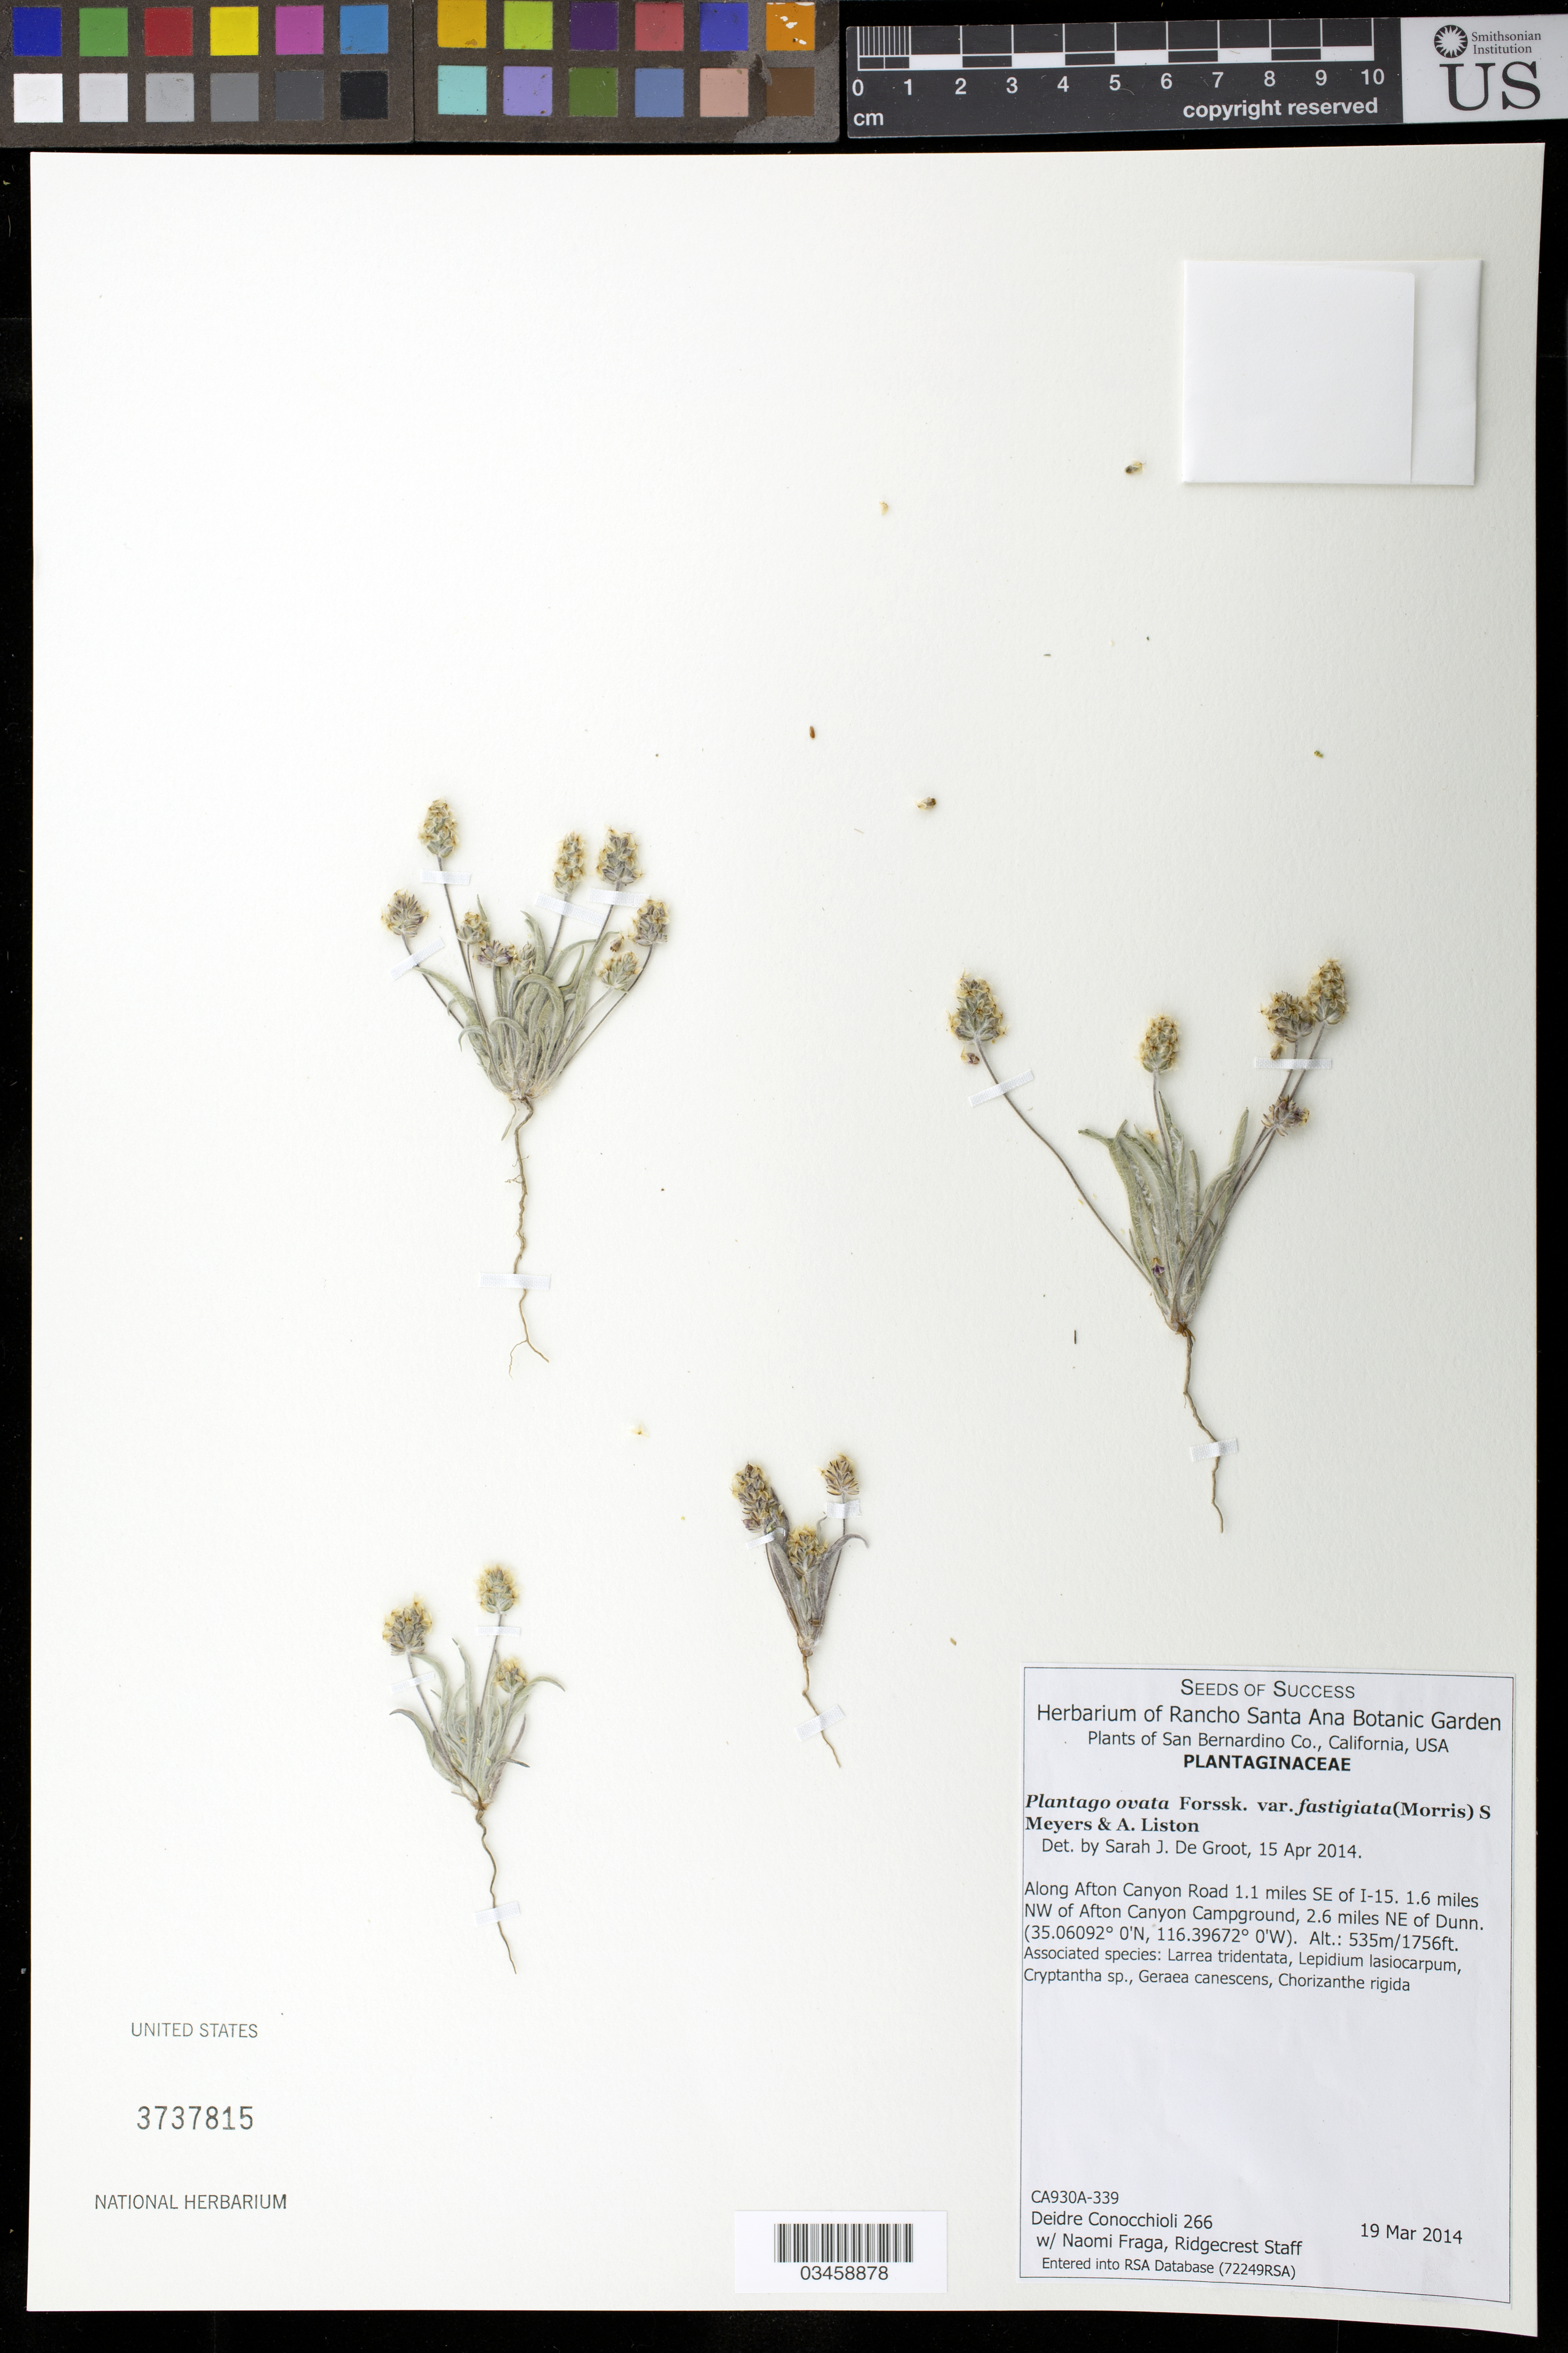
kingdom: Plantae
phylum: Tracheophyta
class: Magnoliopsida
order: Lamiales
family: Plantaginaceae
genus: Plantago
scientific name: Plantago ovata var. fastigiata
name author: (E. Morris) Meyers & Liston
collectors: D. Conocchioli & N. Fraga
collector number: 266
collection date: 2014-03-19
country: United States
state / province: California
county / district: San Bernardino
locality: Along Afton Canyon Road 1.1 mi. SE of I-15. 1.6 mi. NW of Afton Canyon Camgraund, 2.6 mi. NE of Dunn.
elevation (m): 535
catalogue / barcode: US 3737815